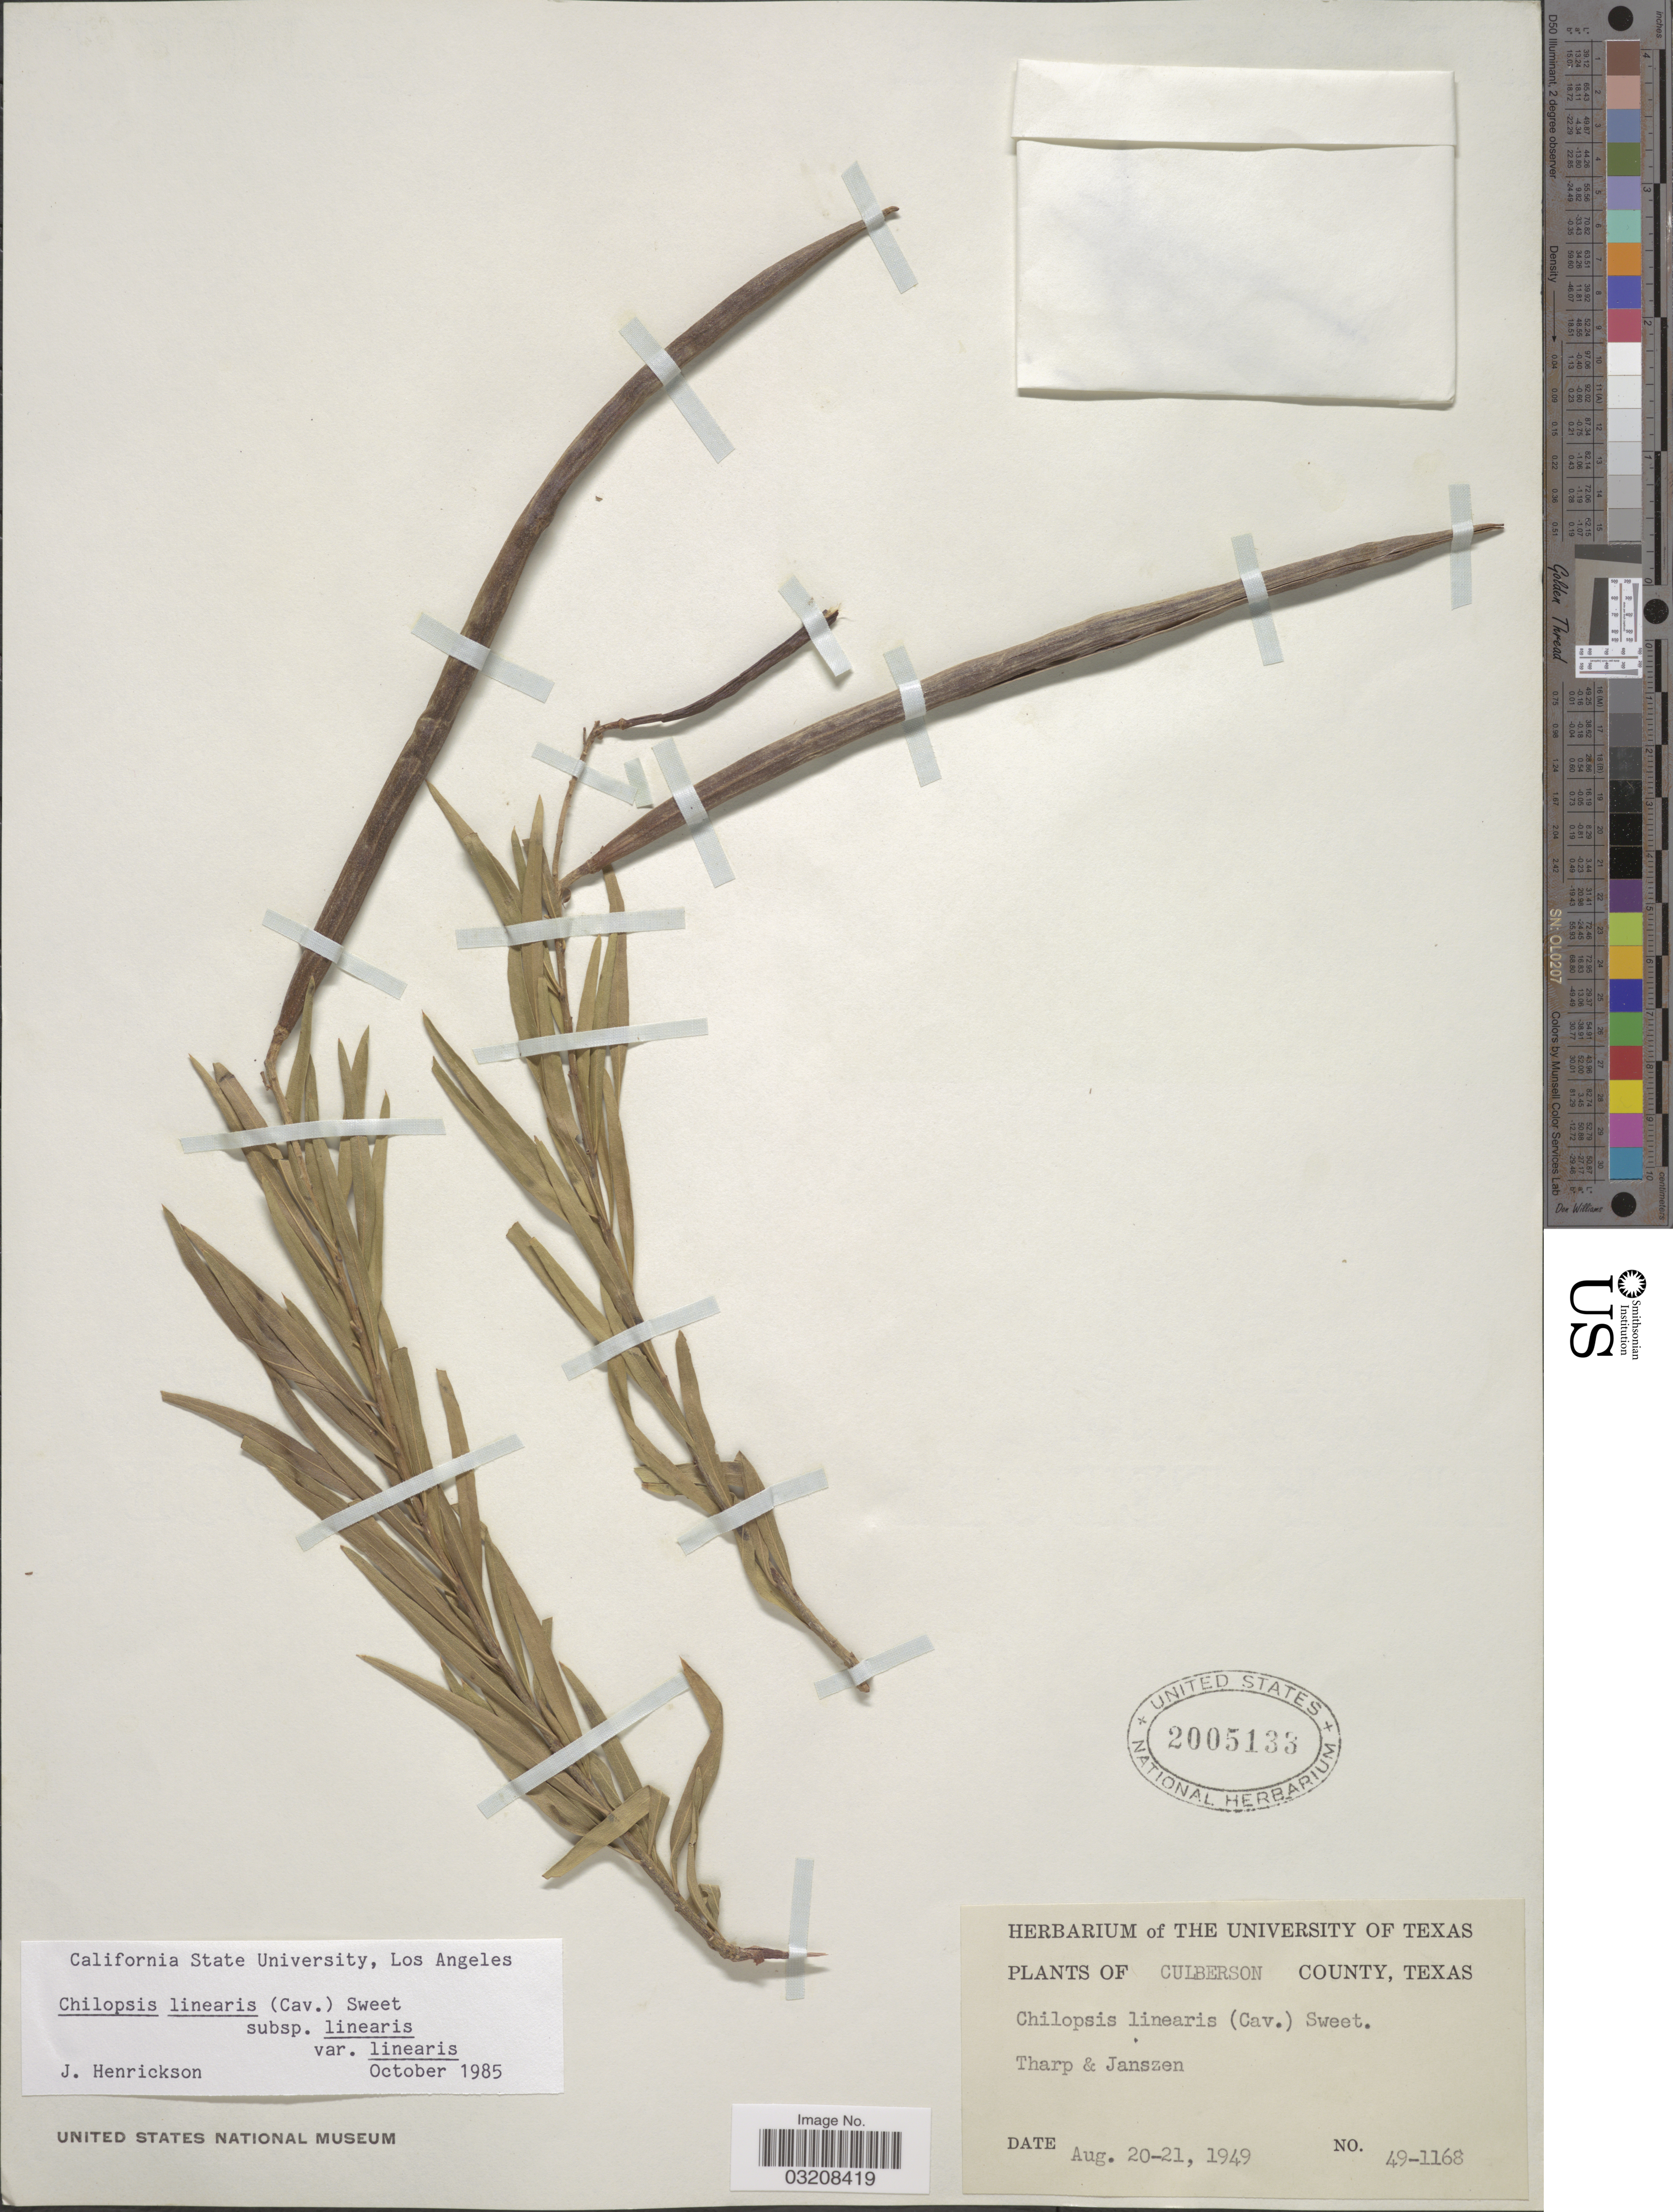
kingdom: Plantae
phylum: Tracheophyta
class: Magnoliopsida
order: Lamiales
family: Bignoniaceae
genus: Chilopsis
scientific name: Chilopsis linearis subsp. linearis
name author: (Cav.) Sweet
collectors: Tharp, -- & Janszen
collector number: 49-1168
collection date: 1949-08-20/1949-08-21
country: United States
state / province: Texas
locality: Culberson County.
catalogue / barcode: US 2005133